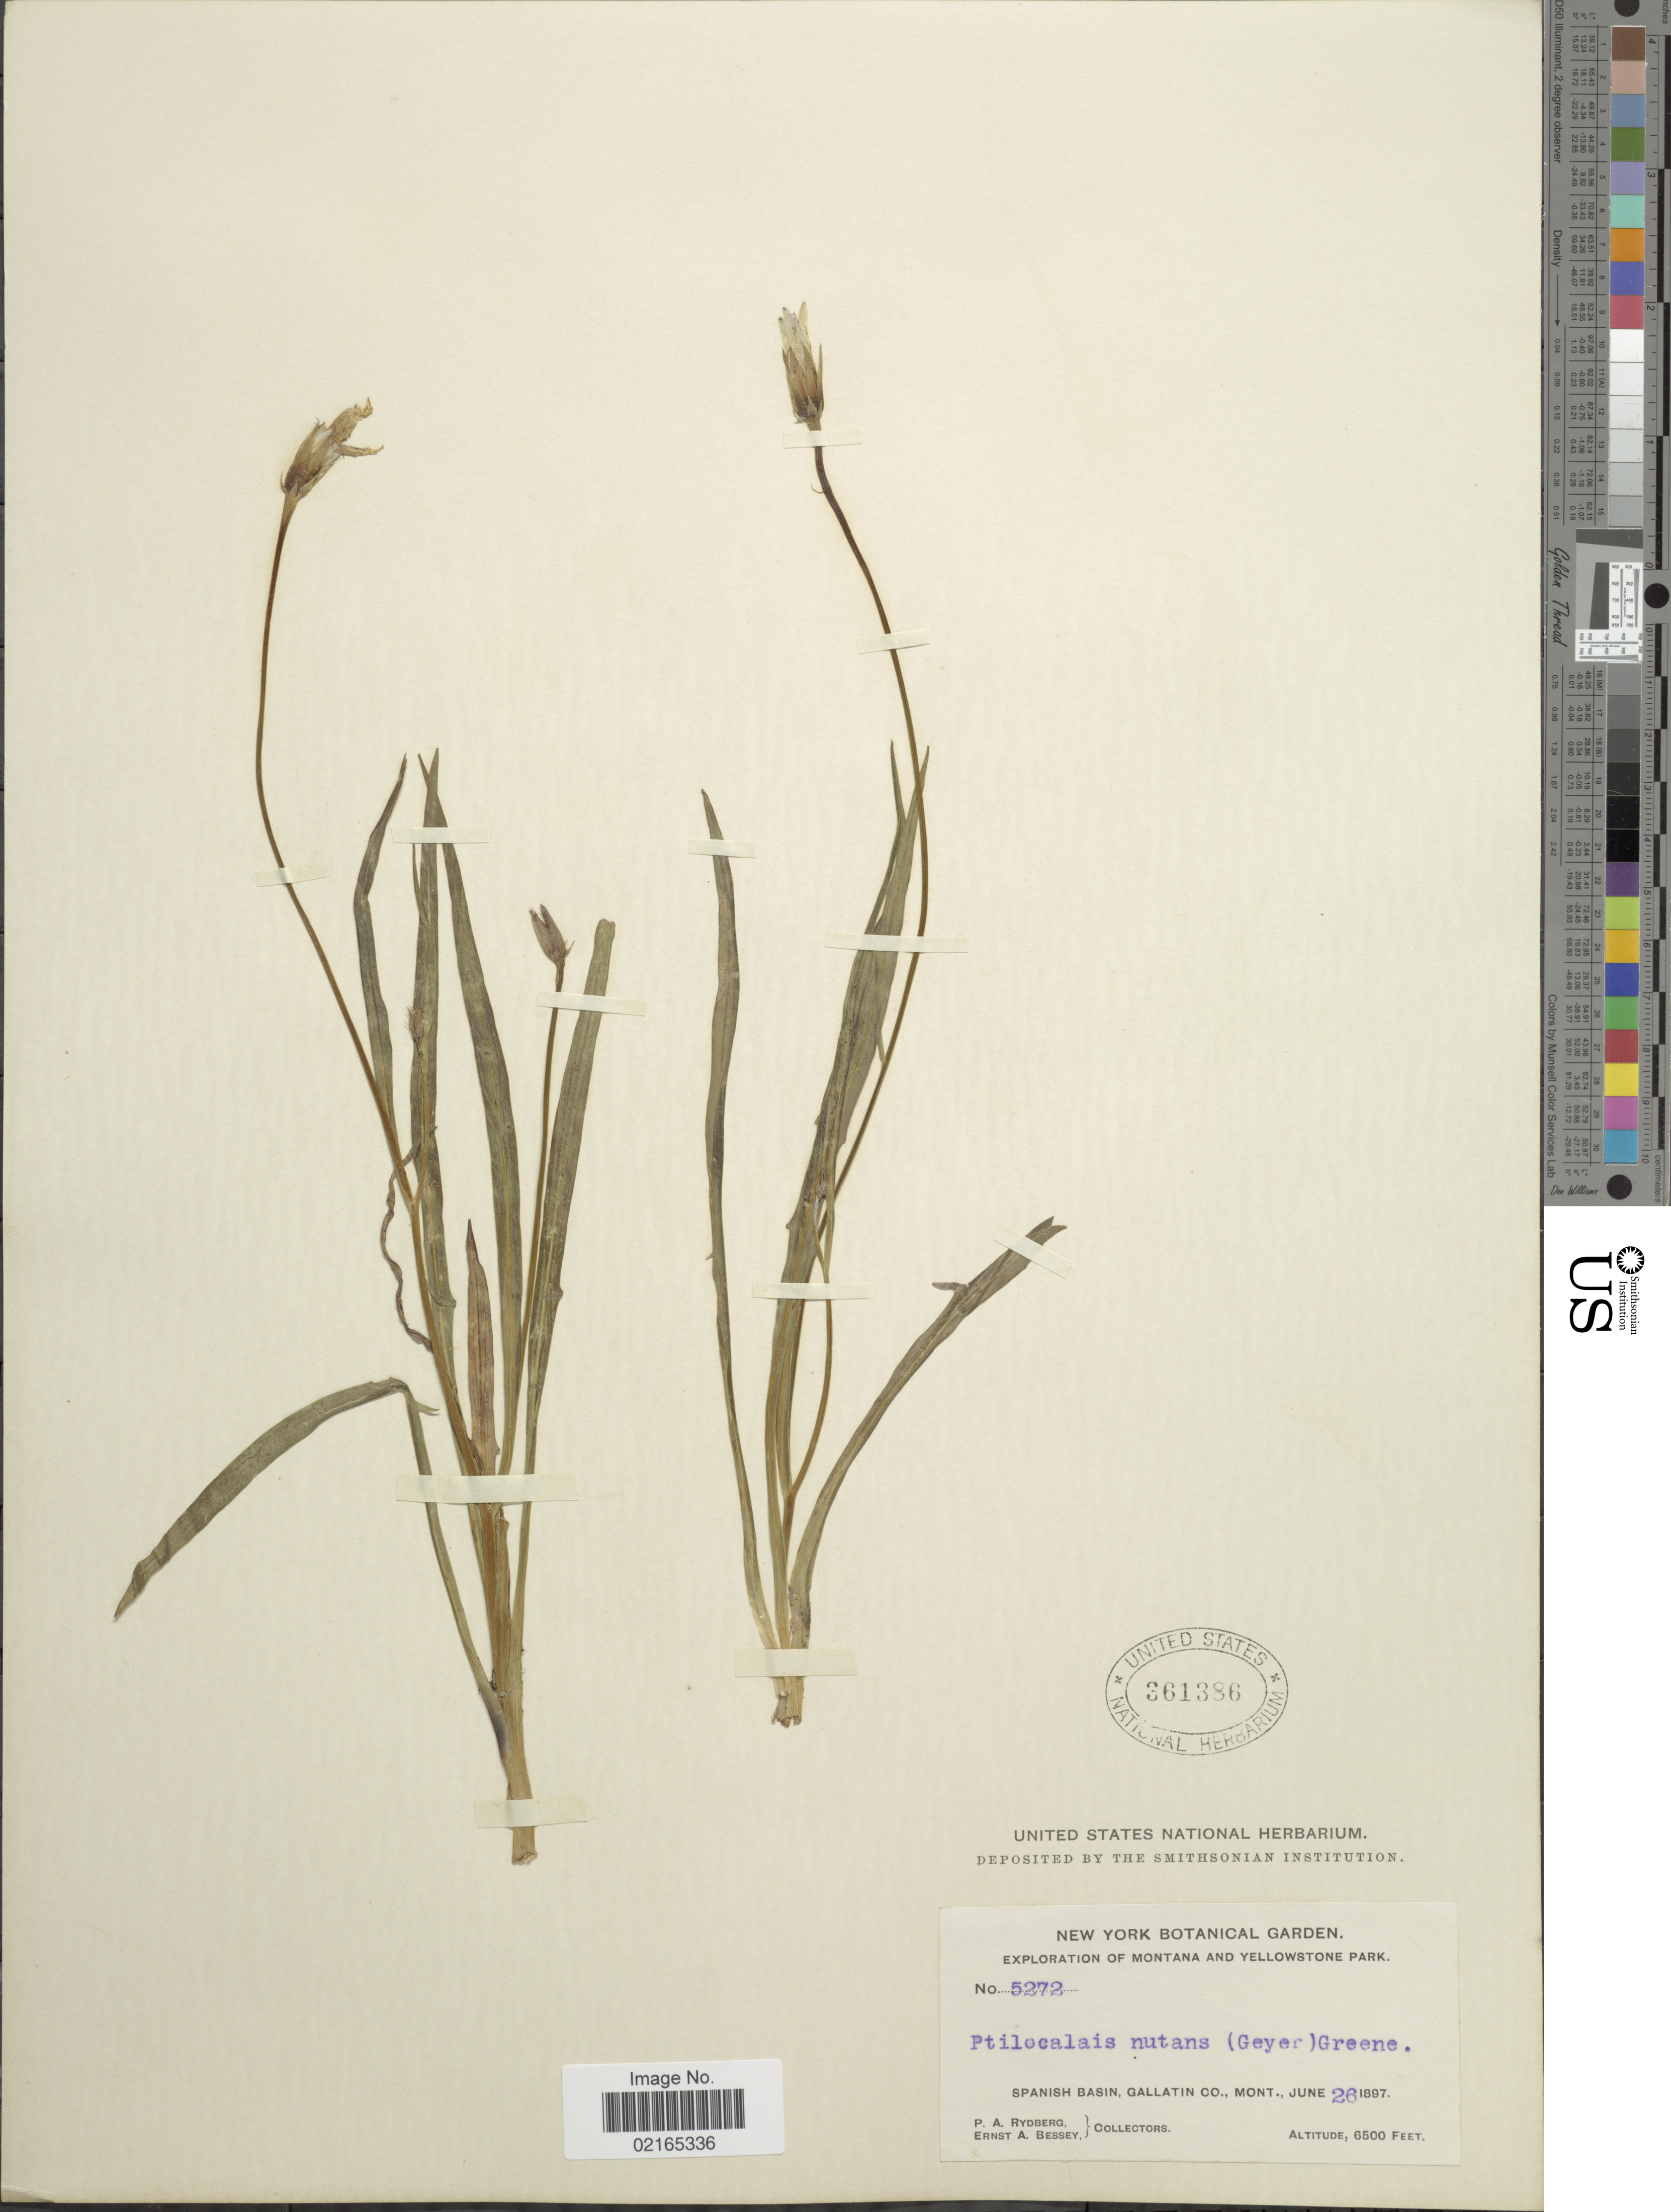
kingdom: Plantae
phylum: Tracheophyta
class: Magnoliopsida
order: Asterales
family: Asteraceae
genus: Microseris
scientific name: Microseris nutans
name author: (Hook.) Sch. Bip.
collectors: P. A. Rydberg & E. A. Bessey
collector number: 5272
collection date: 1897-06-26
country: United States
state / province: Montana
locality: Montana and Yellowstone Park, Spanish Basin, Gallatin Co.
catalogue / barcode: US 361386